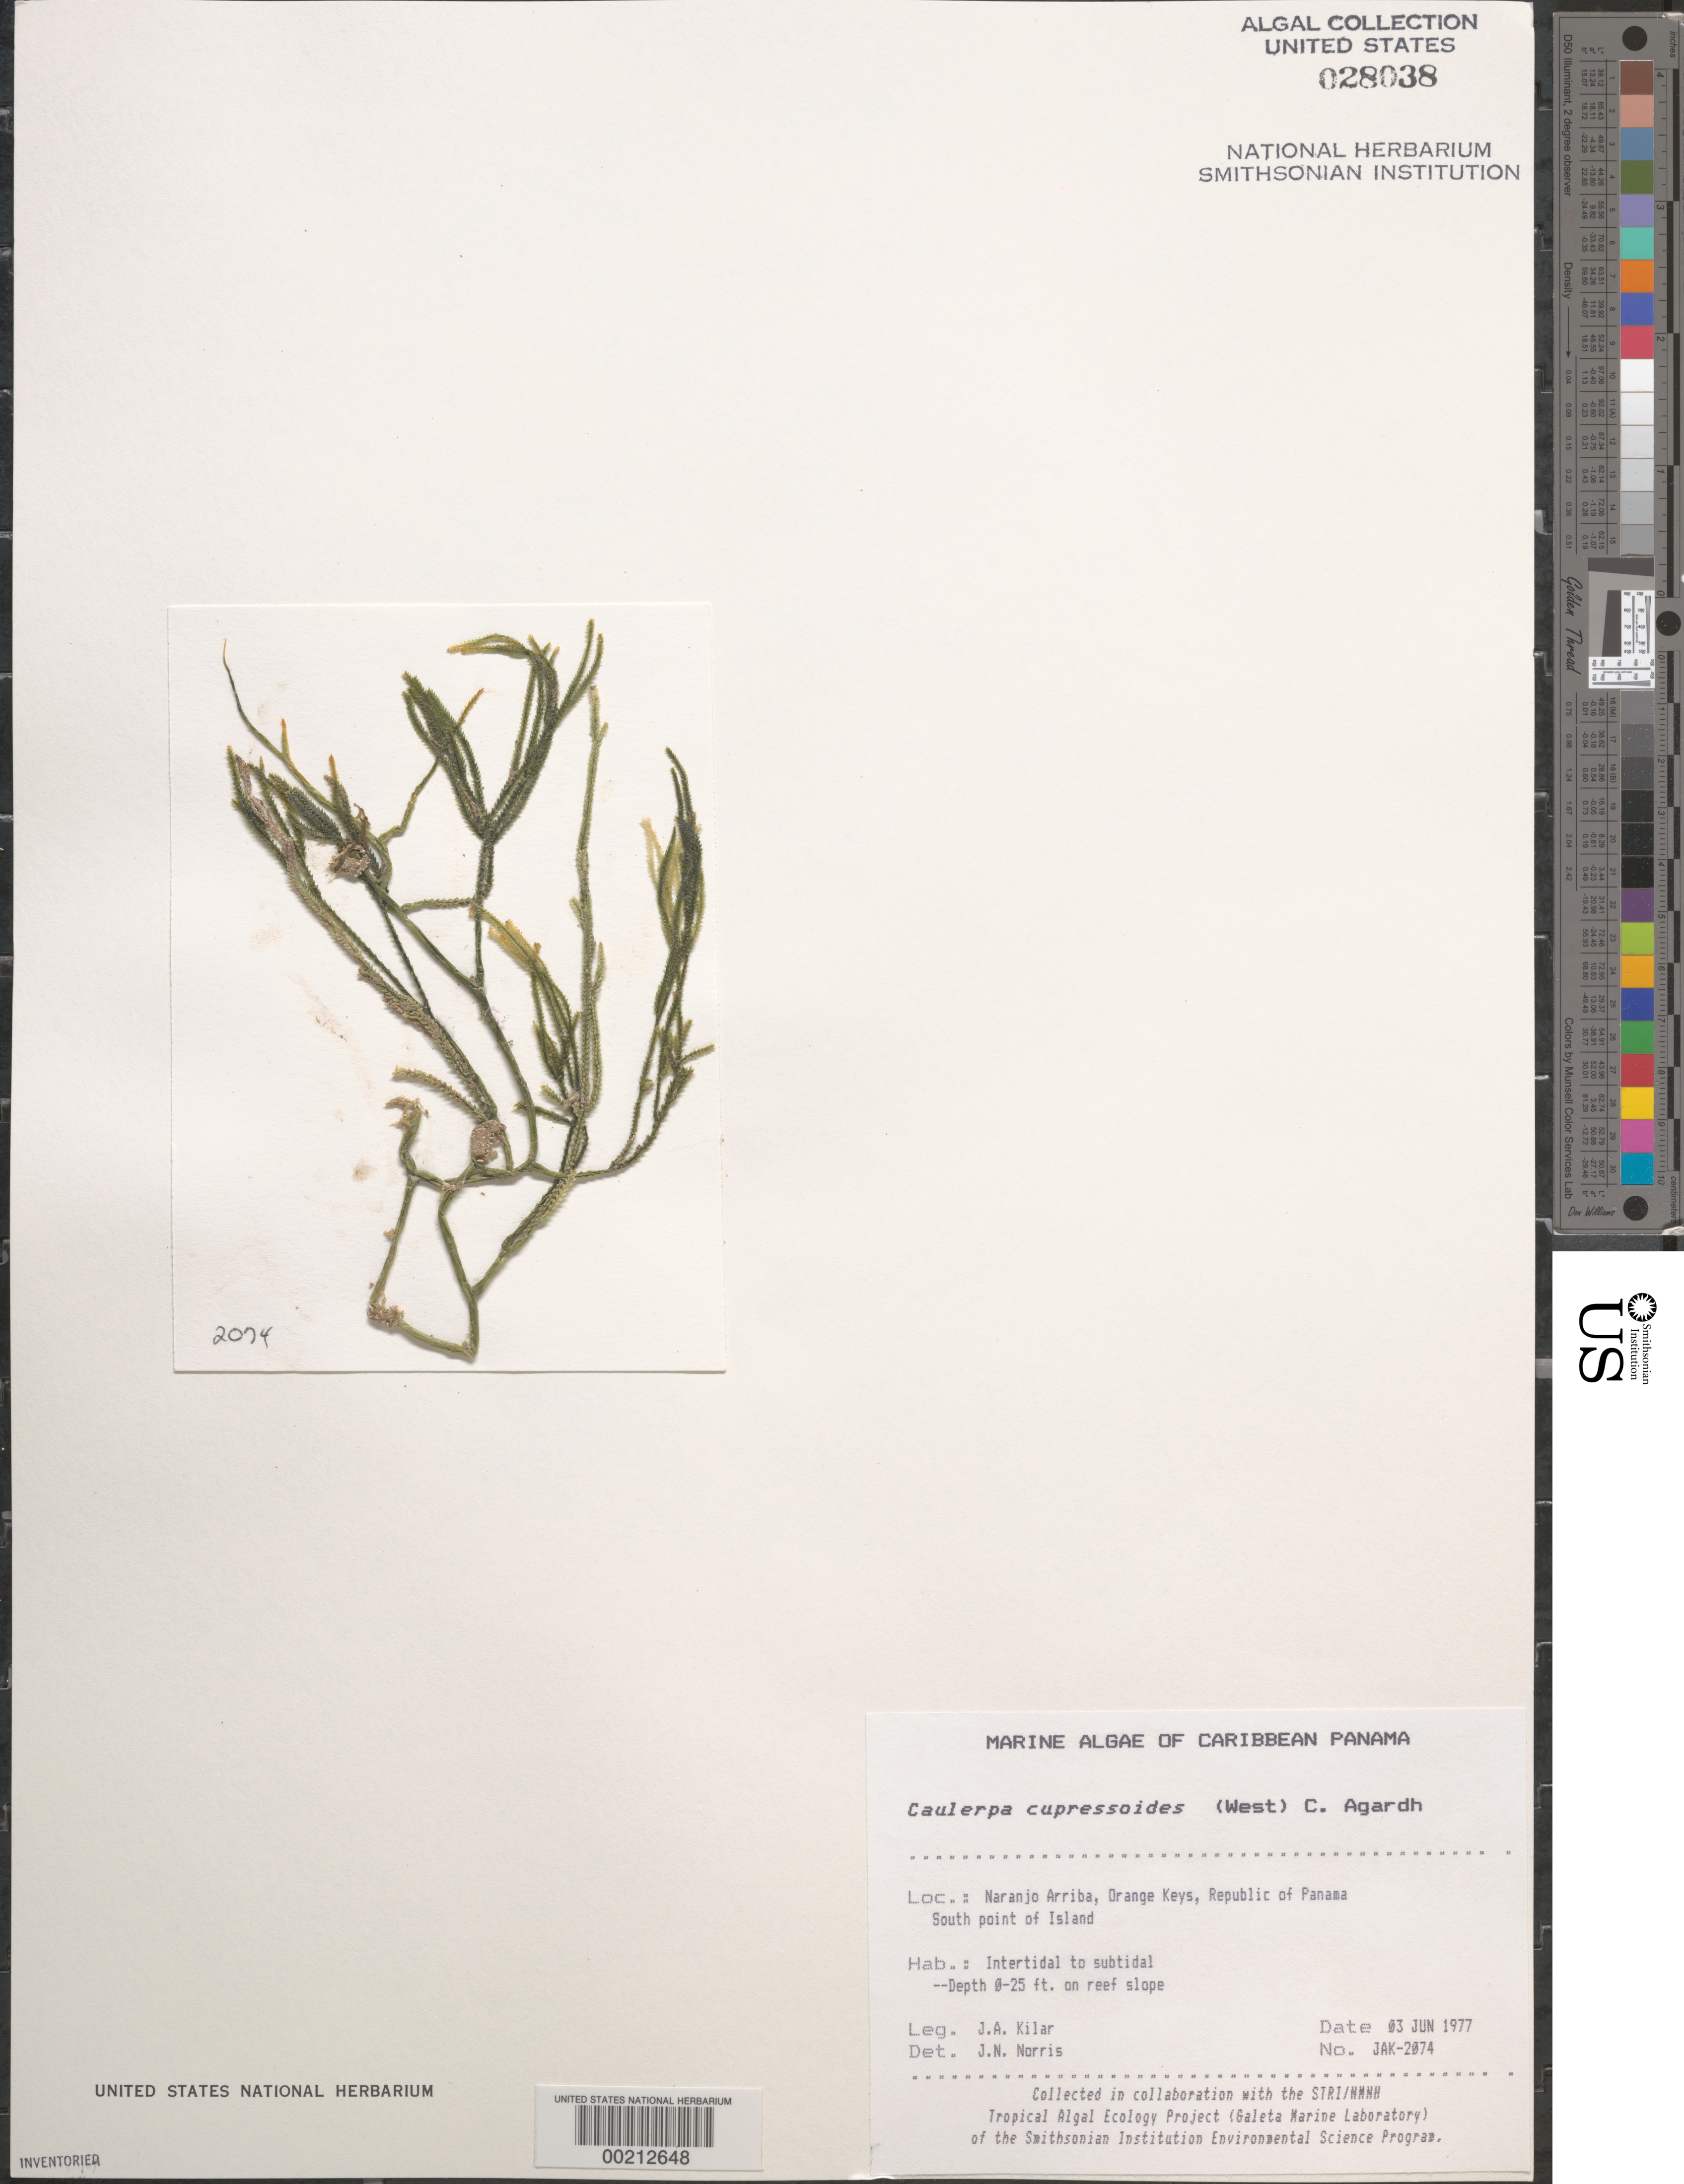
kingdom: Plantae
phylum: Chlorophyta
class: Ulvophyceae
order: Bryopsidales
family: Caulerpaceae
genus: Caulerpa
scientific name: Caulerpa cupressoides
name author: (Vahl) C. Agardh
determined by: Norris, James N.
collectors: J. A. Kilar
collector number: JAK2074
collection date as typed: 03 Jun 1977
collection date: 1977-06-03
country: Panama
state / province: Colón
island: Naranjo Abajo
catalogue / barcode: US 28038